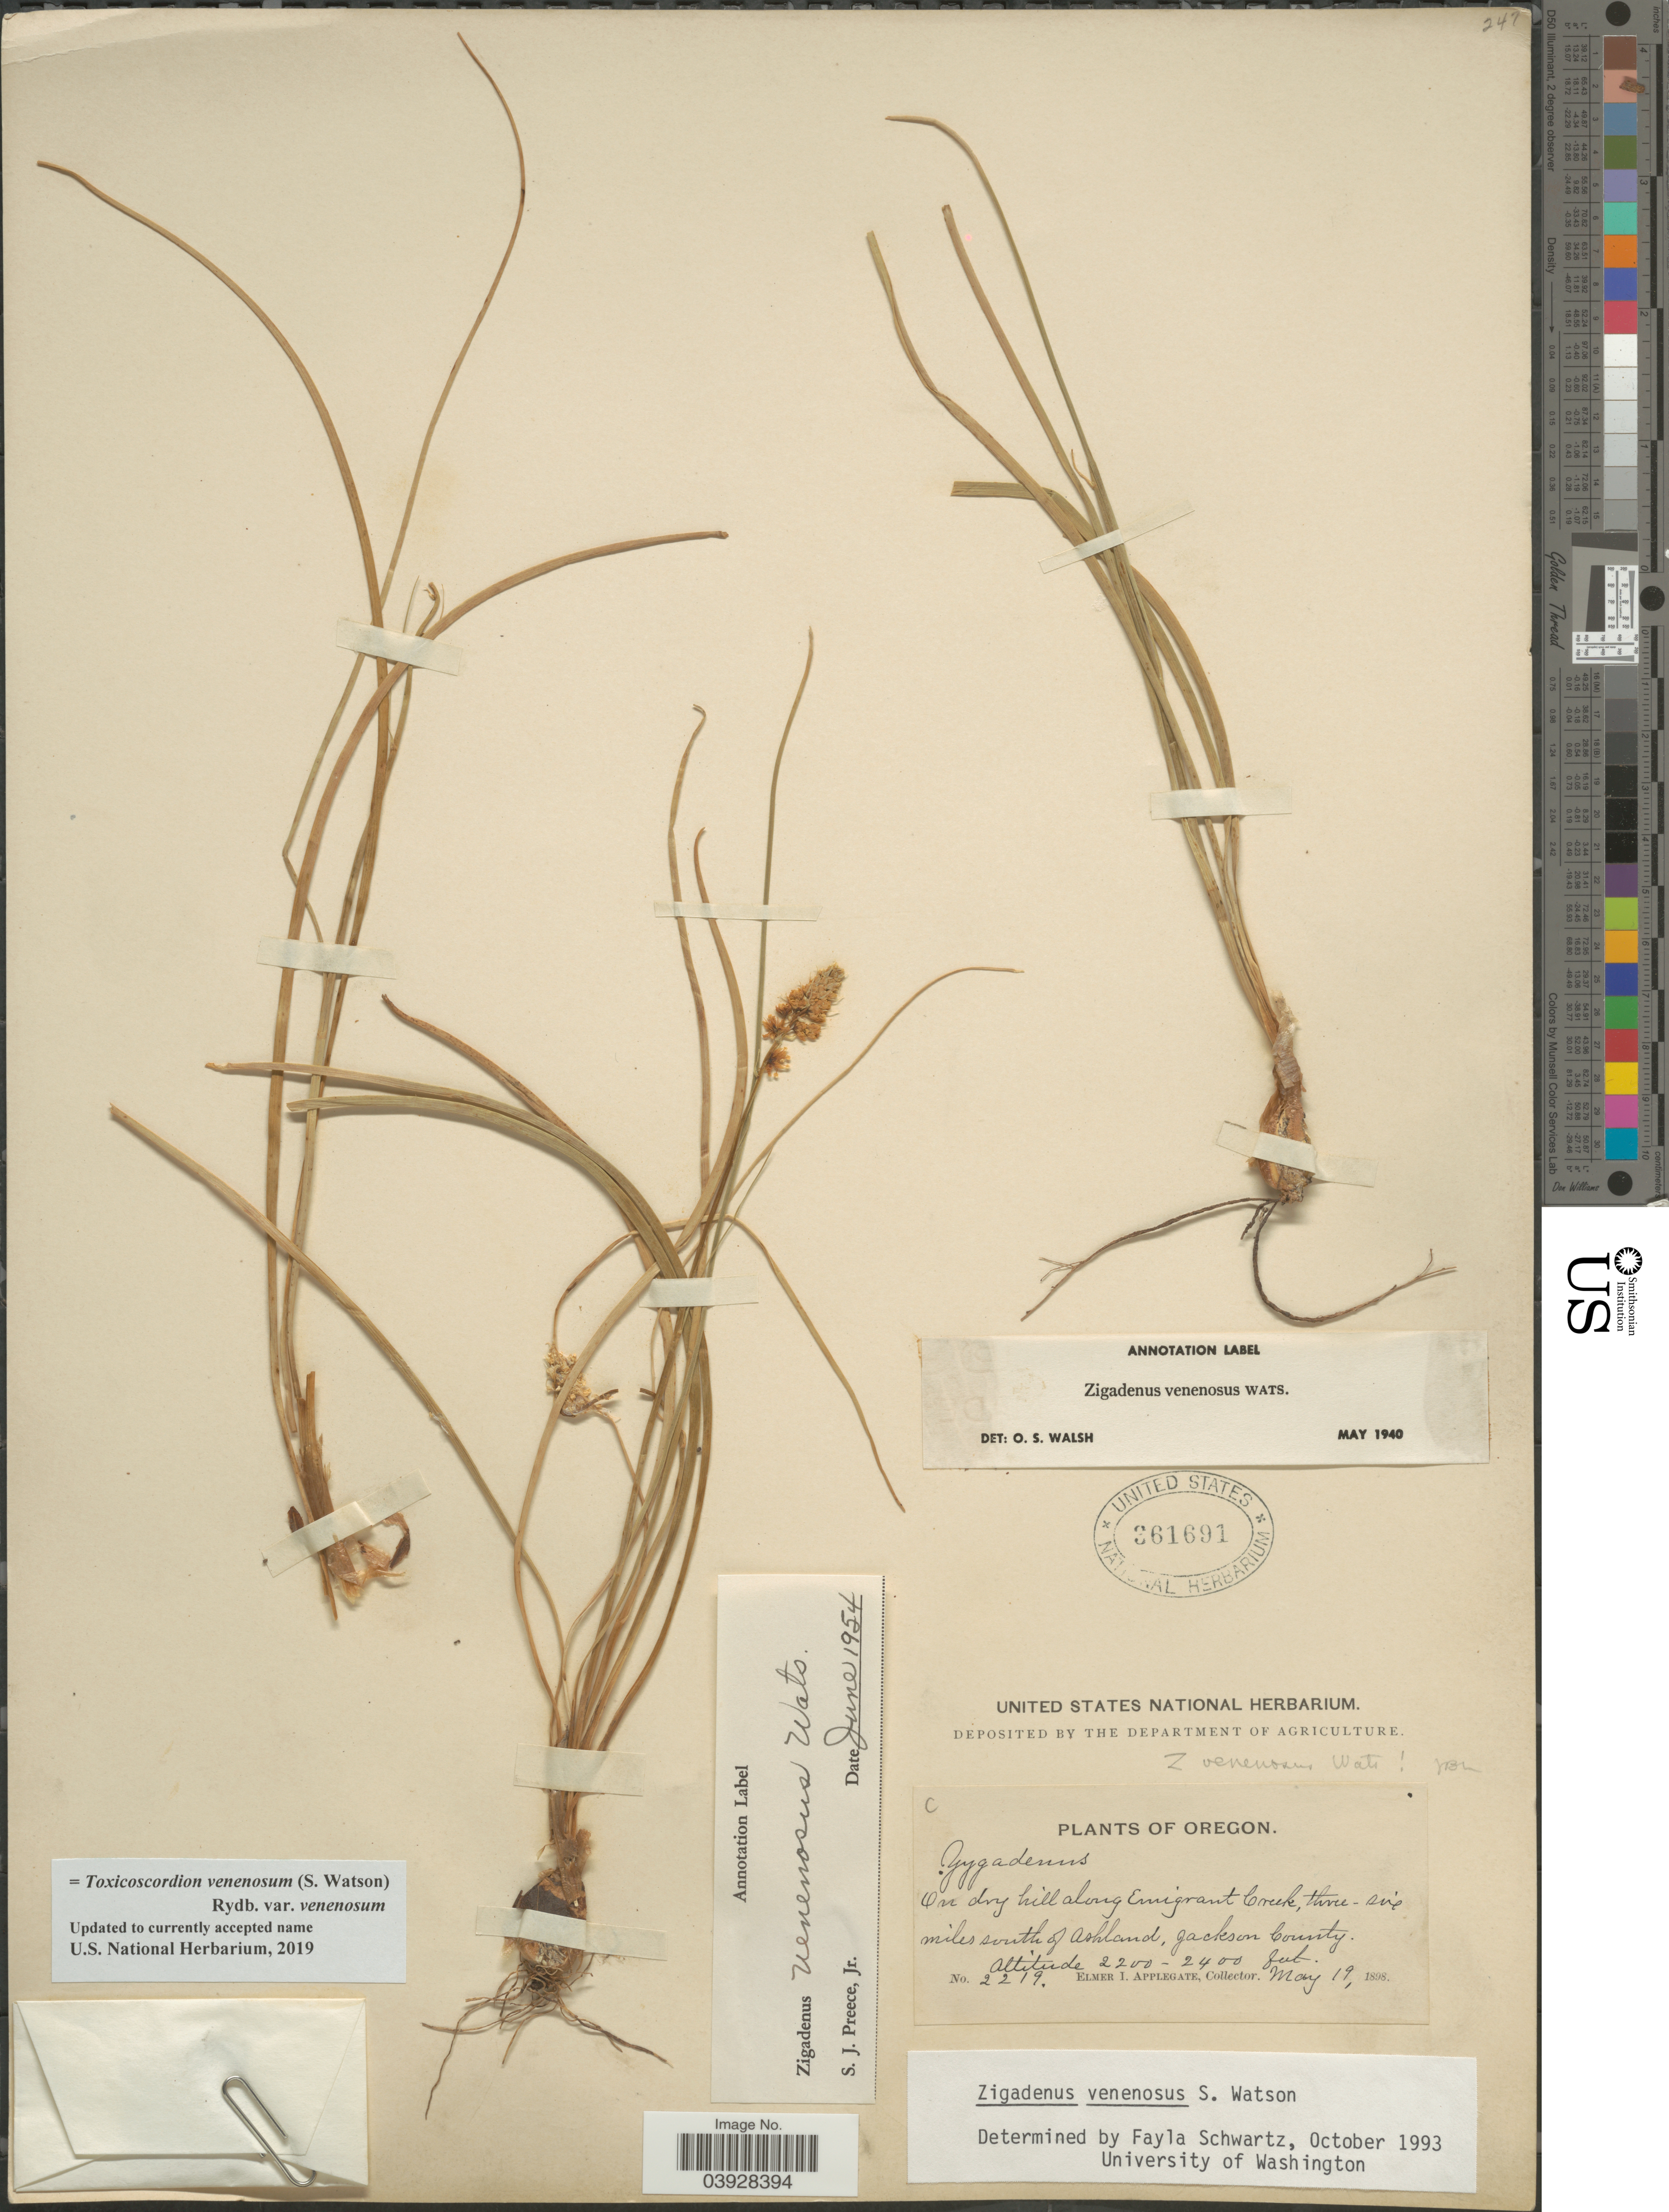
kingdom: Plantae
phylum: Tracheophyta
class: Liliopsida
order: Liliales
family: Melanthiaceae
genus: Toxicoscordion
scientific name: Toxicoscordion venenosum var. gramineum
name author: (Rydb.) Brasher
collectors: E. I. Applegate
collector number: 2219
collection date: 1898-05-19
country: United States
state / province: Oregon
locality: On dry hill along Emigrant Creek, three-six miles south of Ashland, Jackson County.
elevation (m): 671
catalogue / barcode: US 361691